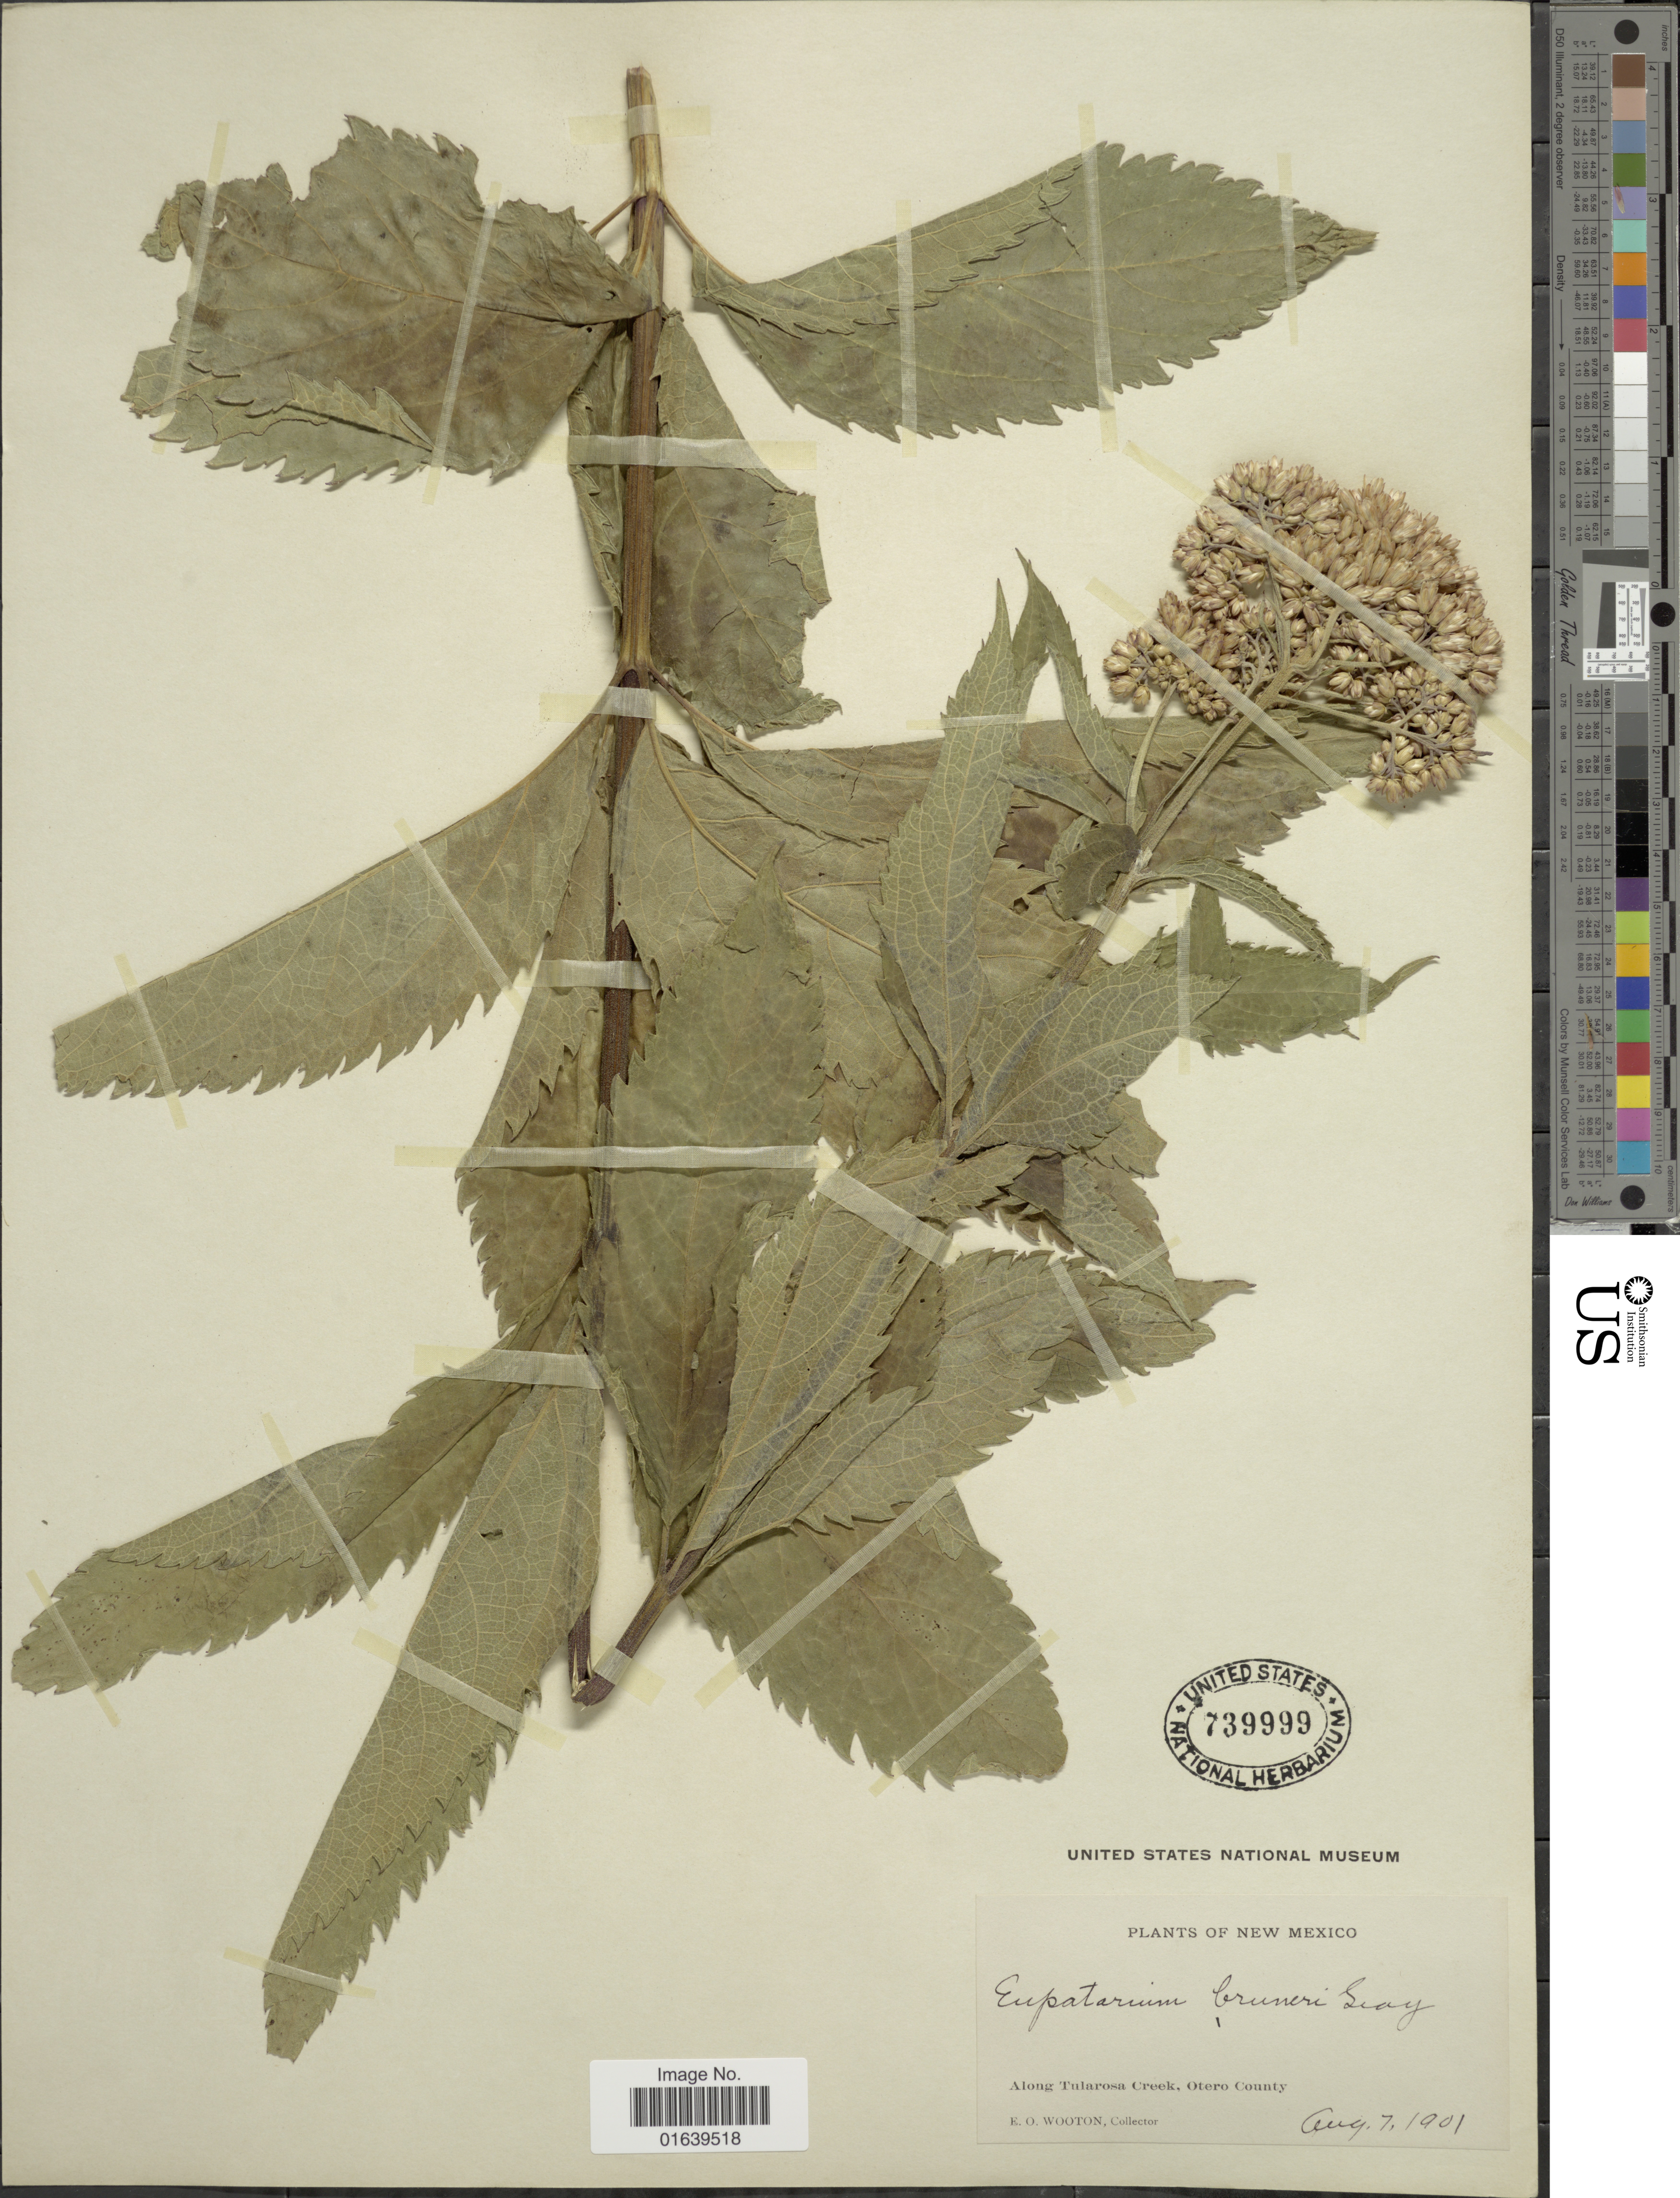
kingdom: Plantae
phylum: Tracheophyta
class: Magnoliopsida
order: Asterales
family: Asteraceae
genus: Eupatorium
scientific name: Eupatorium maculatum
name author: L.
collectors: E. O. Wooton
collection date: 1901-08-07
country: United States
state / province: New Mexico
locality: Along Tularoso Creek, Otero County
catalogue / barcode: US 739999